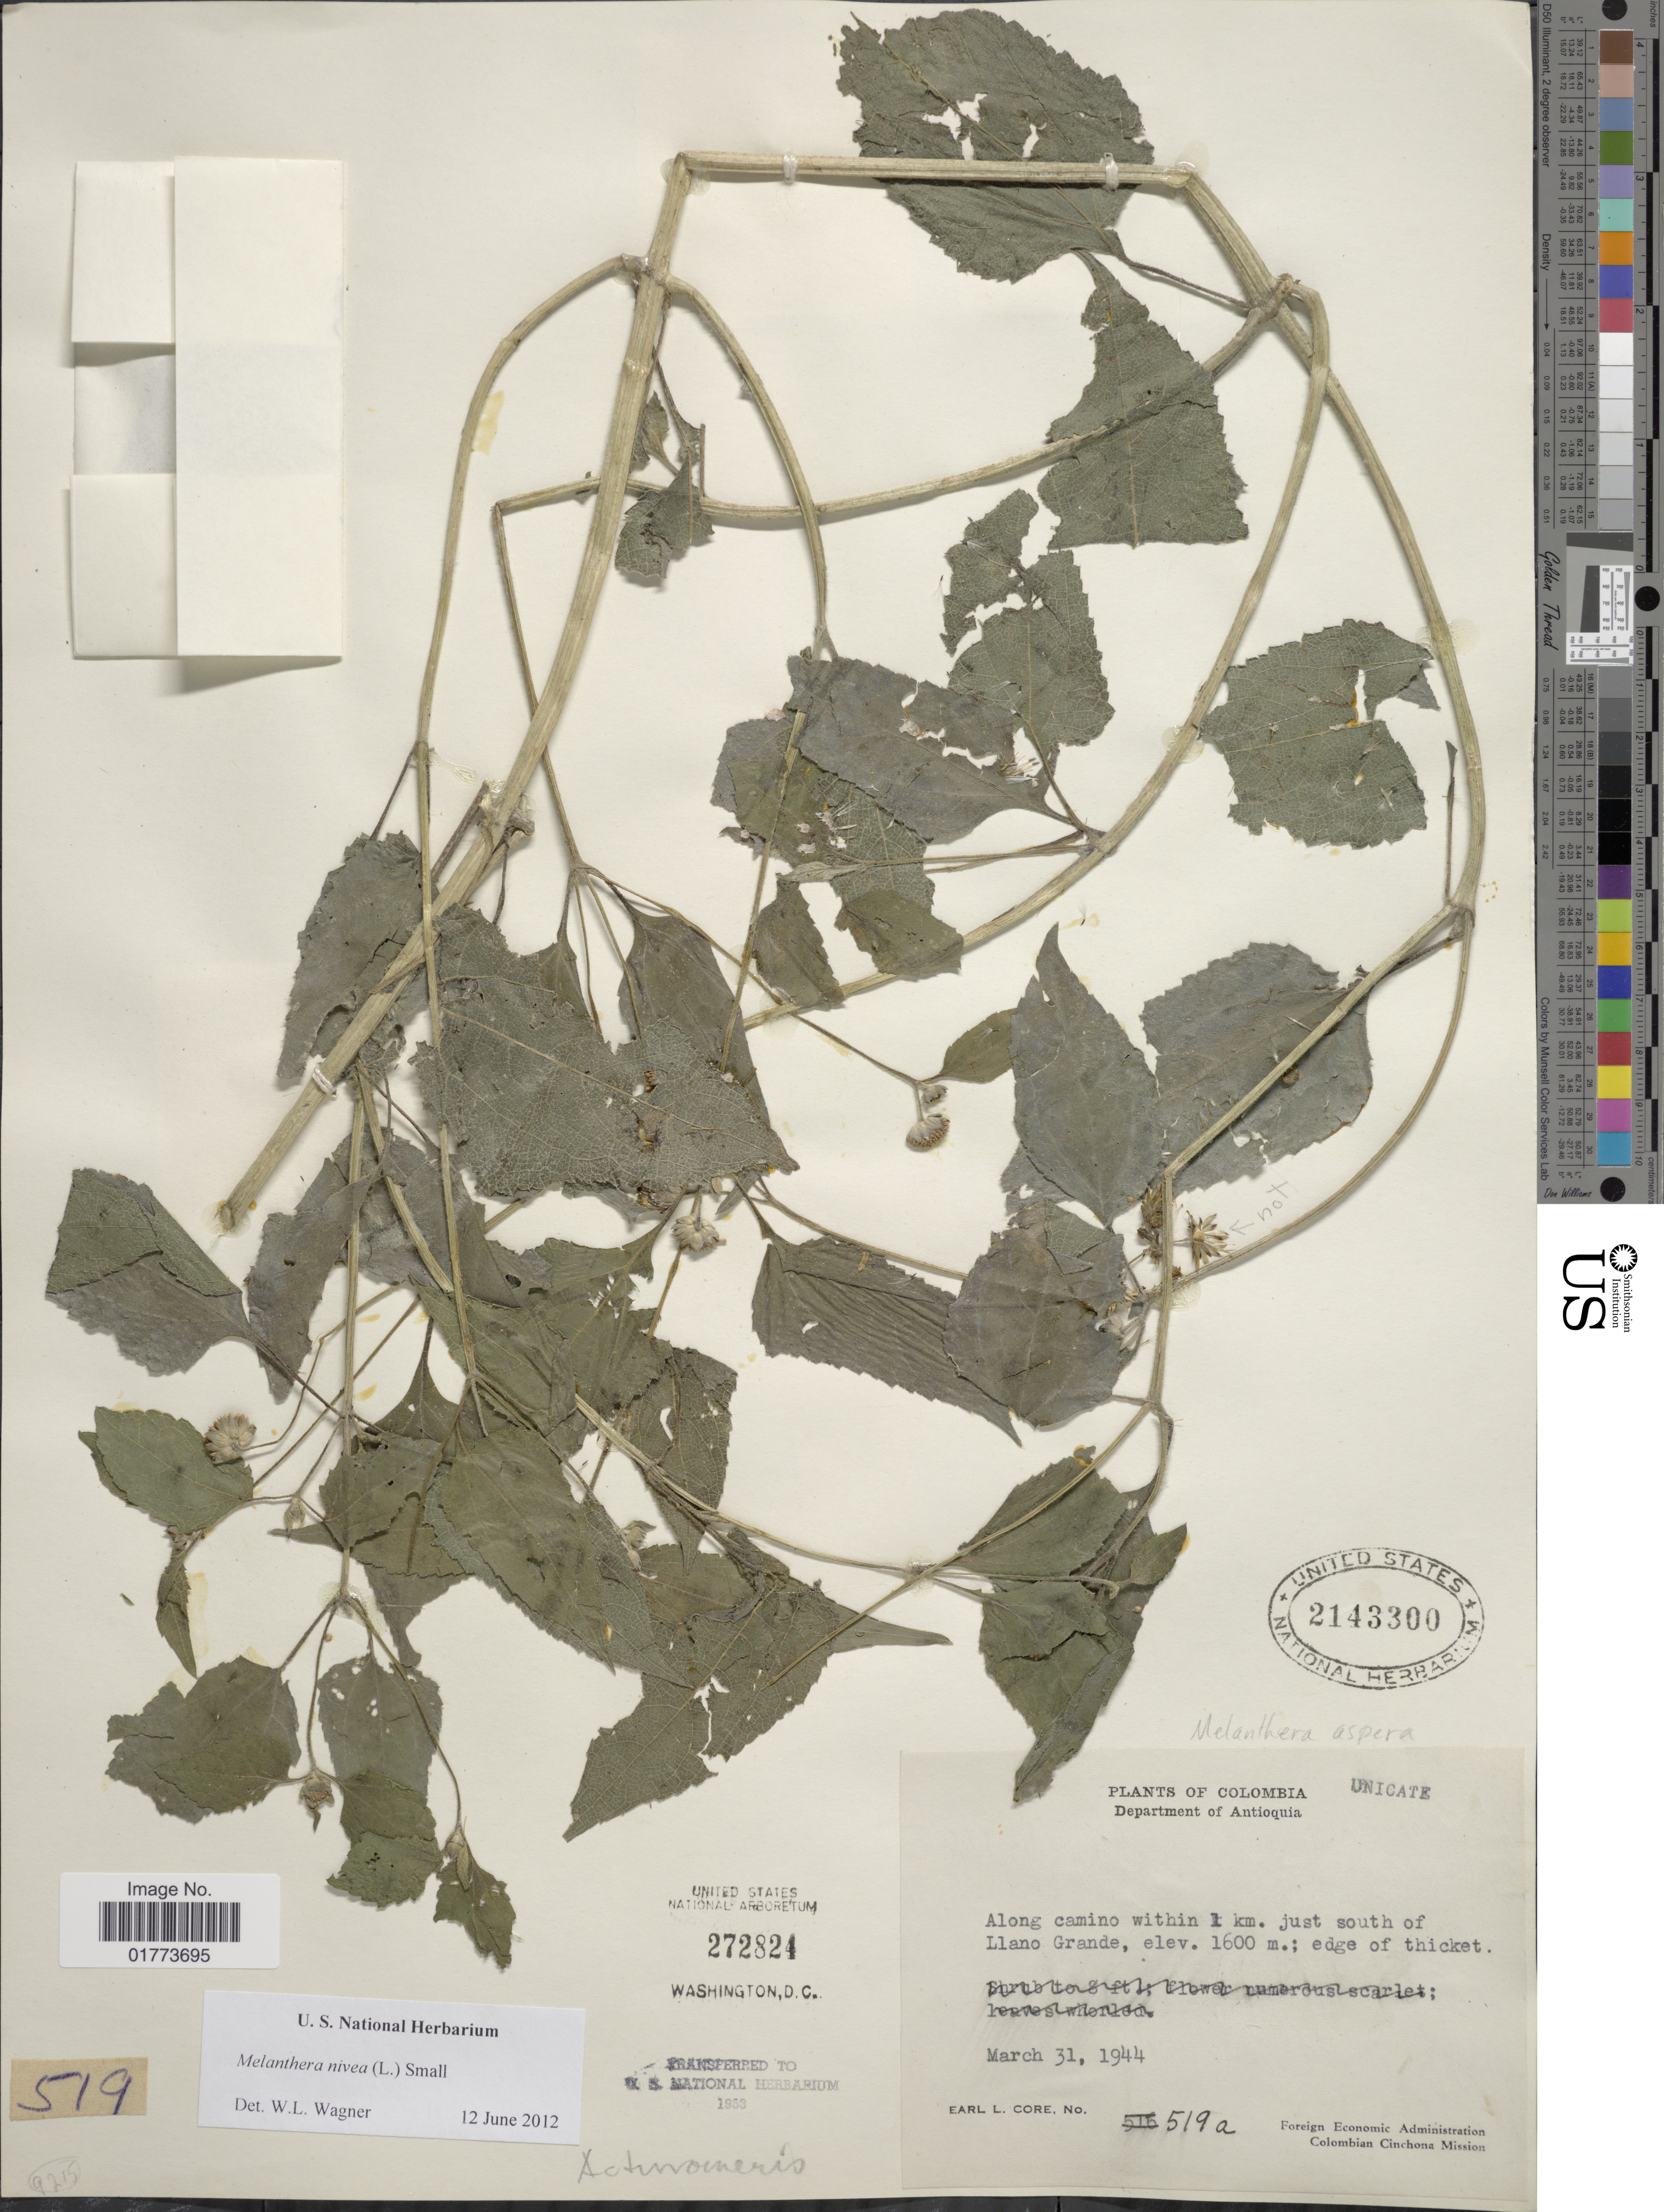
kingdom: Plantae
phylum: Tracheophyta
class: Magnoliopsida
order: Asterales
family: Asteraceae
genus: Melanthera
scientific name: Melanthera nivea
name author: (L.) Small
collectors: E. L. Core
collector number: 519a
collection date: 1944-03-31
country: Colombia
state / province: Antioquia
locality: Department of Antioquia. Along camino within 1 km. just south of Llano Grande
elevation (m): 1600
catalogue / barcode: US 2143300